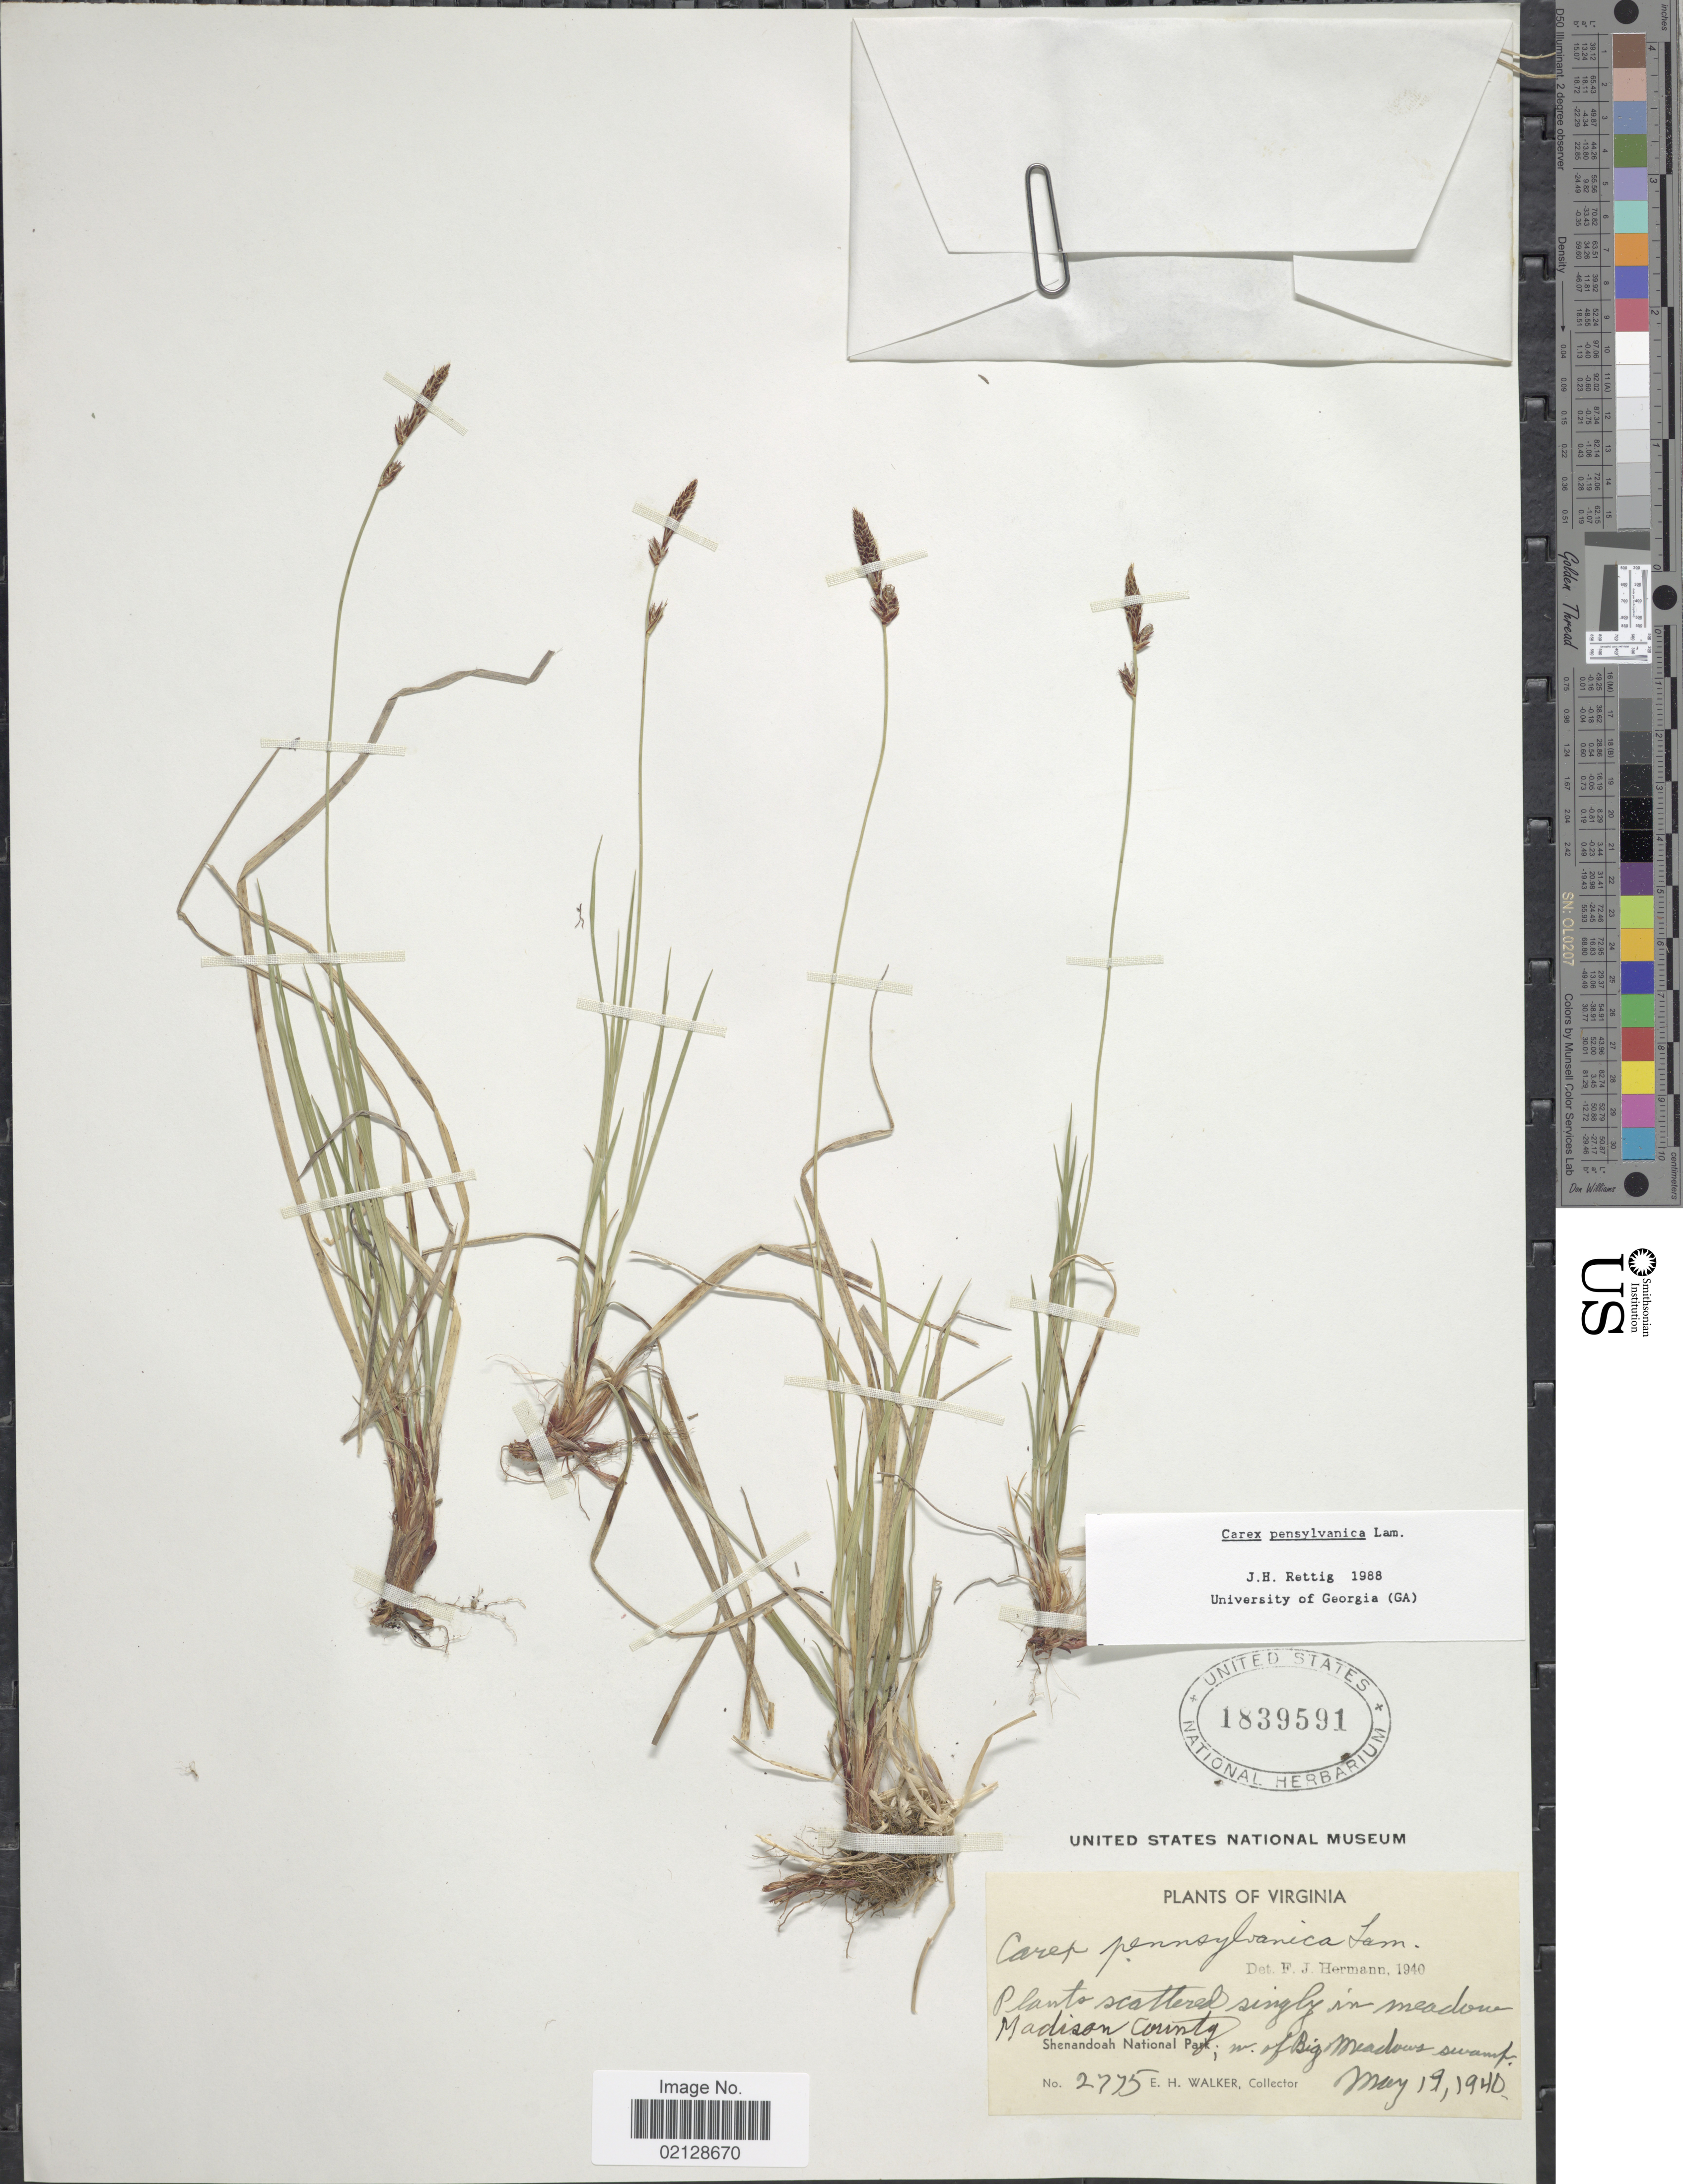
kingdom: Plantae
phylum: Tracheophyta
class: Liliopsida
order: Poales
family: Cyperaceae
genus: Carex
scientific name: Carex pensylvanica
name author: Lam.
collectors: E. H. Walker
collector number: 2775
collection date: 1940-05-19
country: United States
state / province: Virginia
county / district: Madison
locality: Shenandoah National Park: w. of Big Meadows swamp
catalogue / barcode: US 1839591